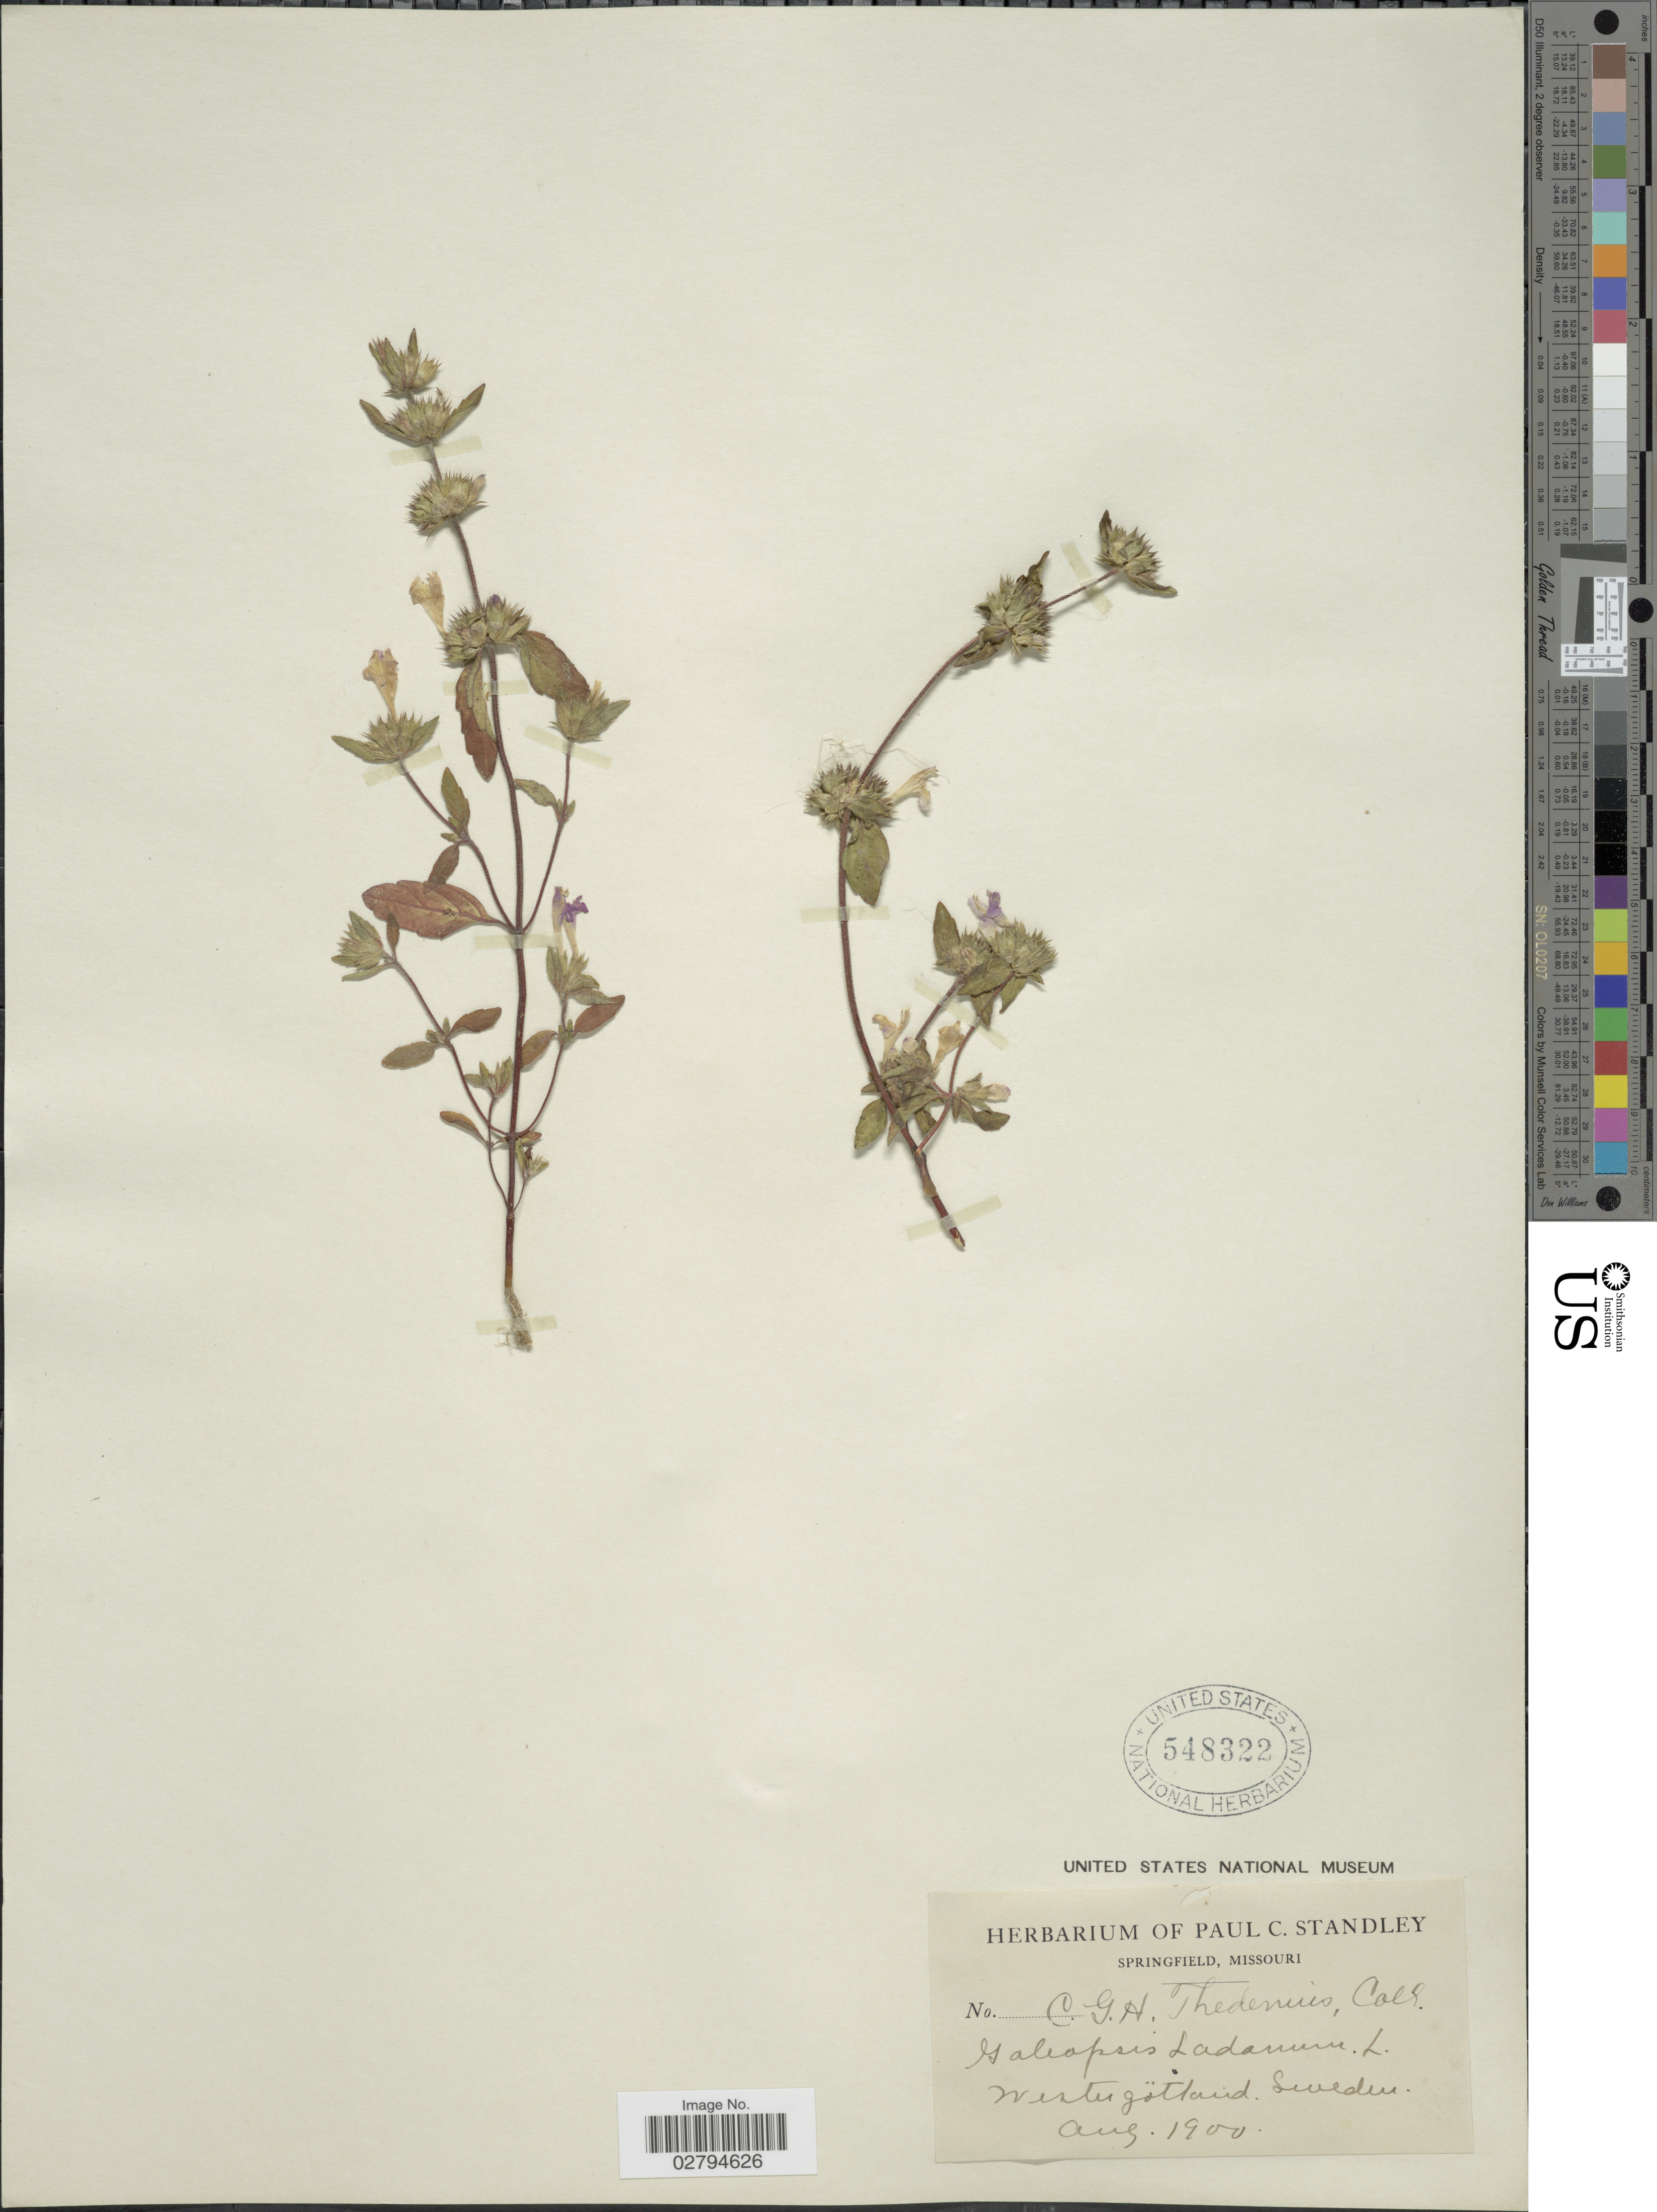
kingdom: Plantae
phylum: Tracheophyta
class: Magnoliopsida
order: Lamiales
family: Lamiaceae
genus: Galeopsis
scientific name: Galeopsis ladanum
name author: L.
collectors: ex herb. Paul C. Standley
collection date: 1900-08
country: Sweden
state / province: Västra Götaland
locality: Westergötland.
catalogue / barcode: US 548322